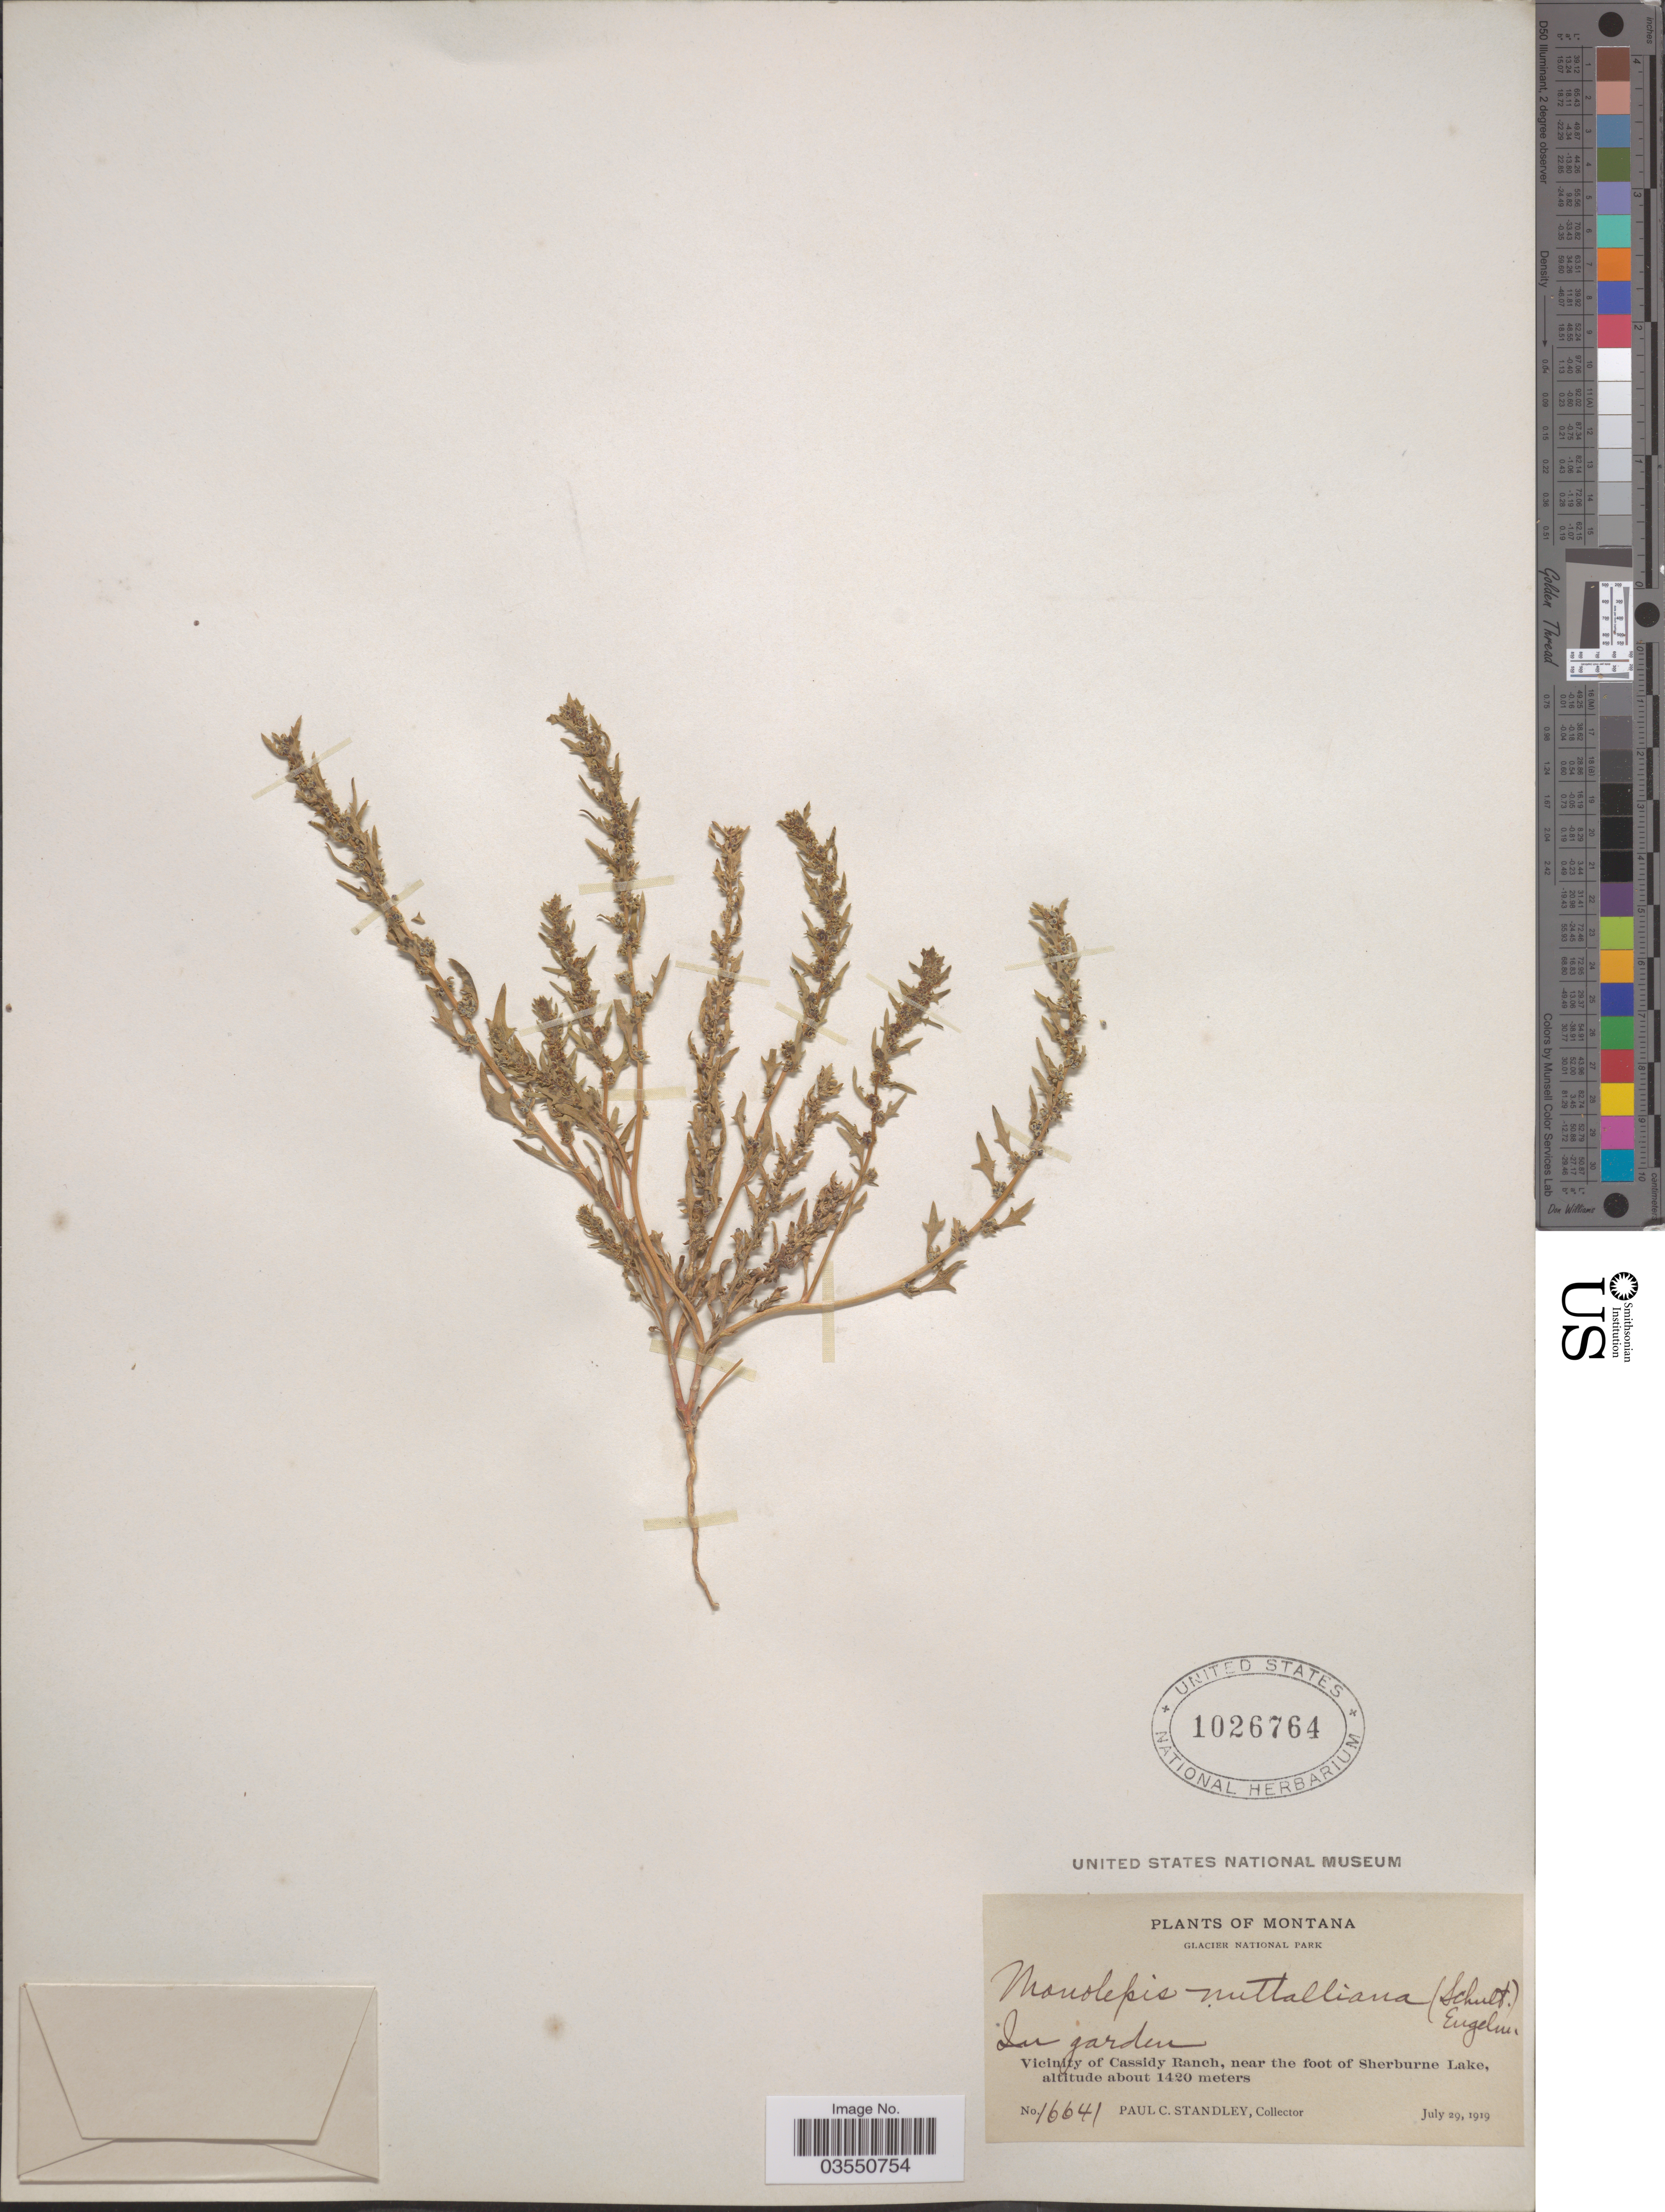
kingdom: Plantae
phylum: Tracheophyta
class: Magnoliopsida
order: Caryophyllales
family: Amaranthaceae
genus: Blitum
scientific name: Blitum nuttallianum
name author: Schult.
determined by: U.S. National Herbarium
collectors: P. C. Standley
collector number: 16641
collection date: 1919-07-29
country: United States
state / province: Montana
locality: Glacier National Park. In garden. Vicinity of Cassidy Ranch, near the foot of Sherburne Lake.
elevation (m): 1420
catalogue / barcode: US 1026764